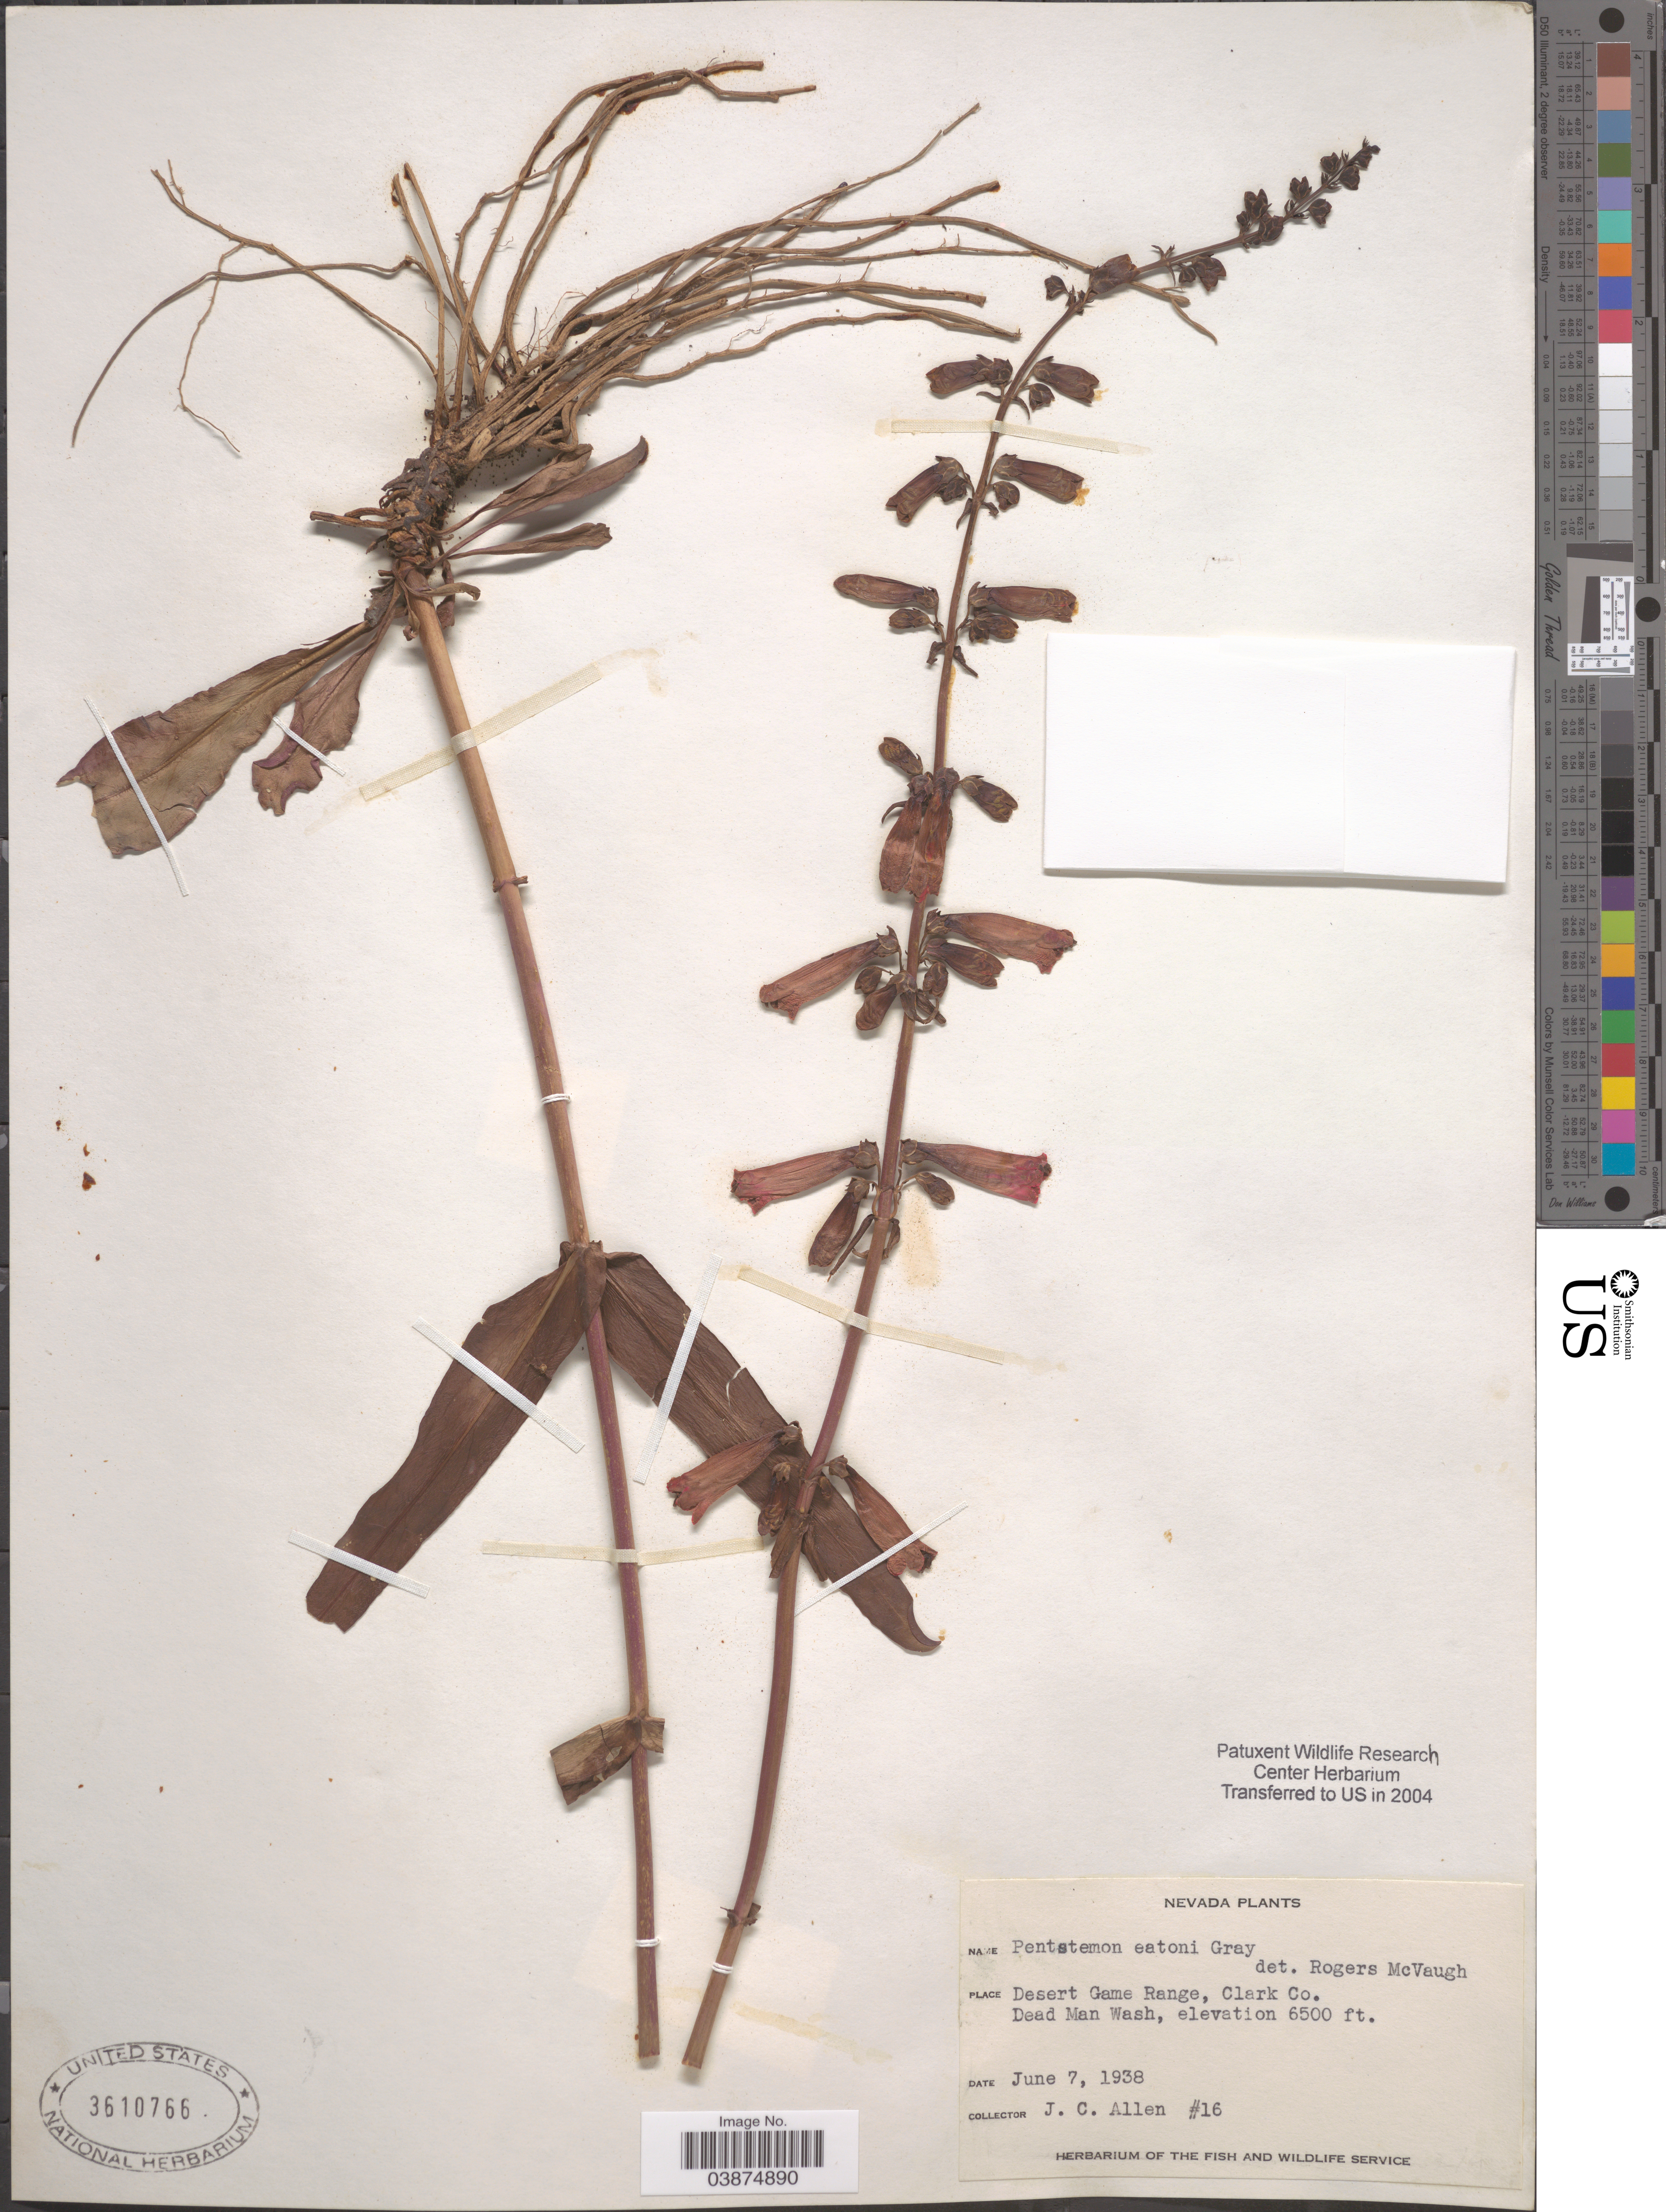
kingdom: Plantae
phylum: Tracheophyta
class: Magnoliopsida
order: Lamiales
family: Plantaginaceae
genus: Penstemon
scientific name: Penstemon eatonii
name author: A. Gray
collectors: J. C. Allen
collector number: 16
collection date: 1938-06-07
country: United States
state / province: Nevada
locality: Desert Game Range, Clark Co. Dead Man Wash.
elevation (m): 1981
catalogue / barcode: US 3610766